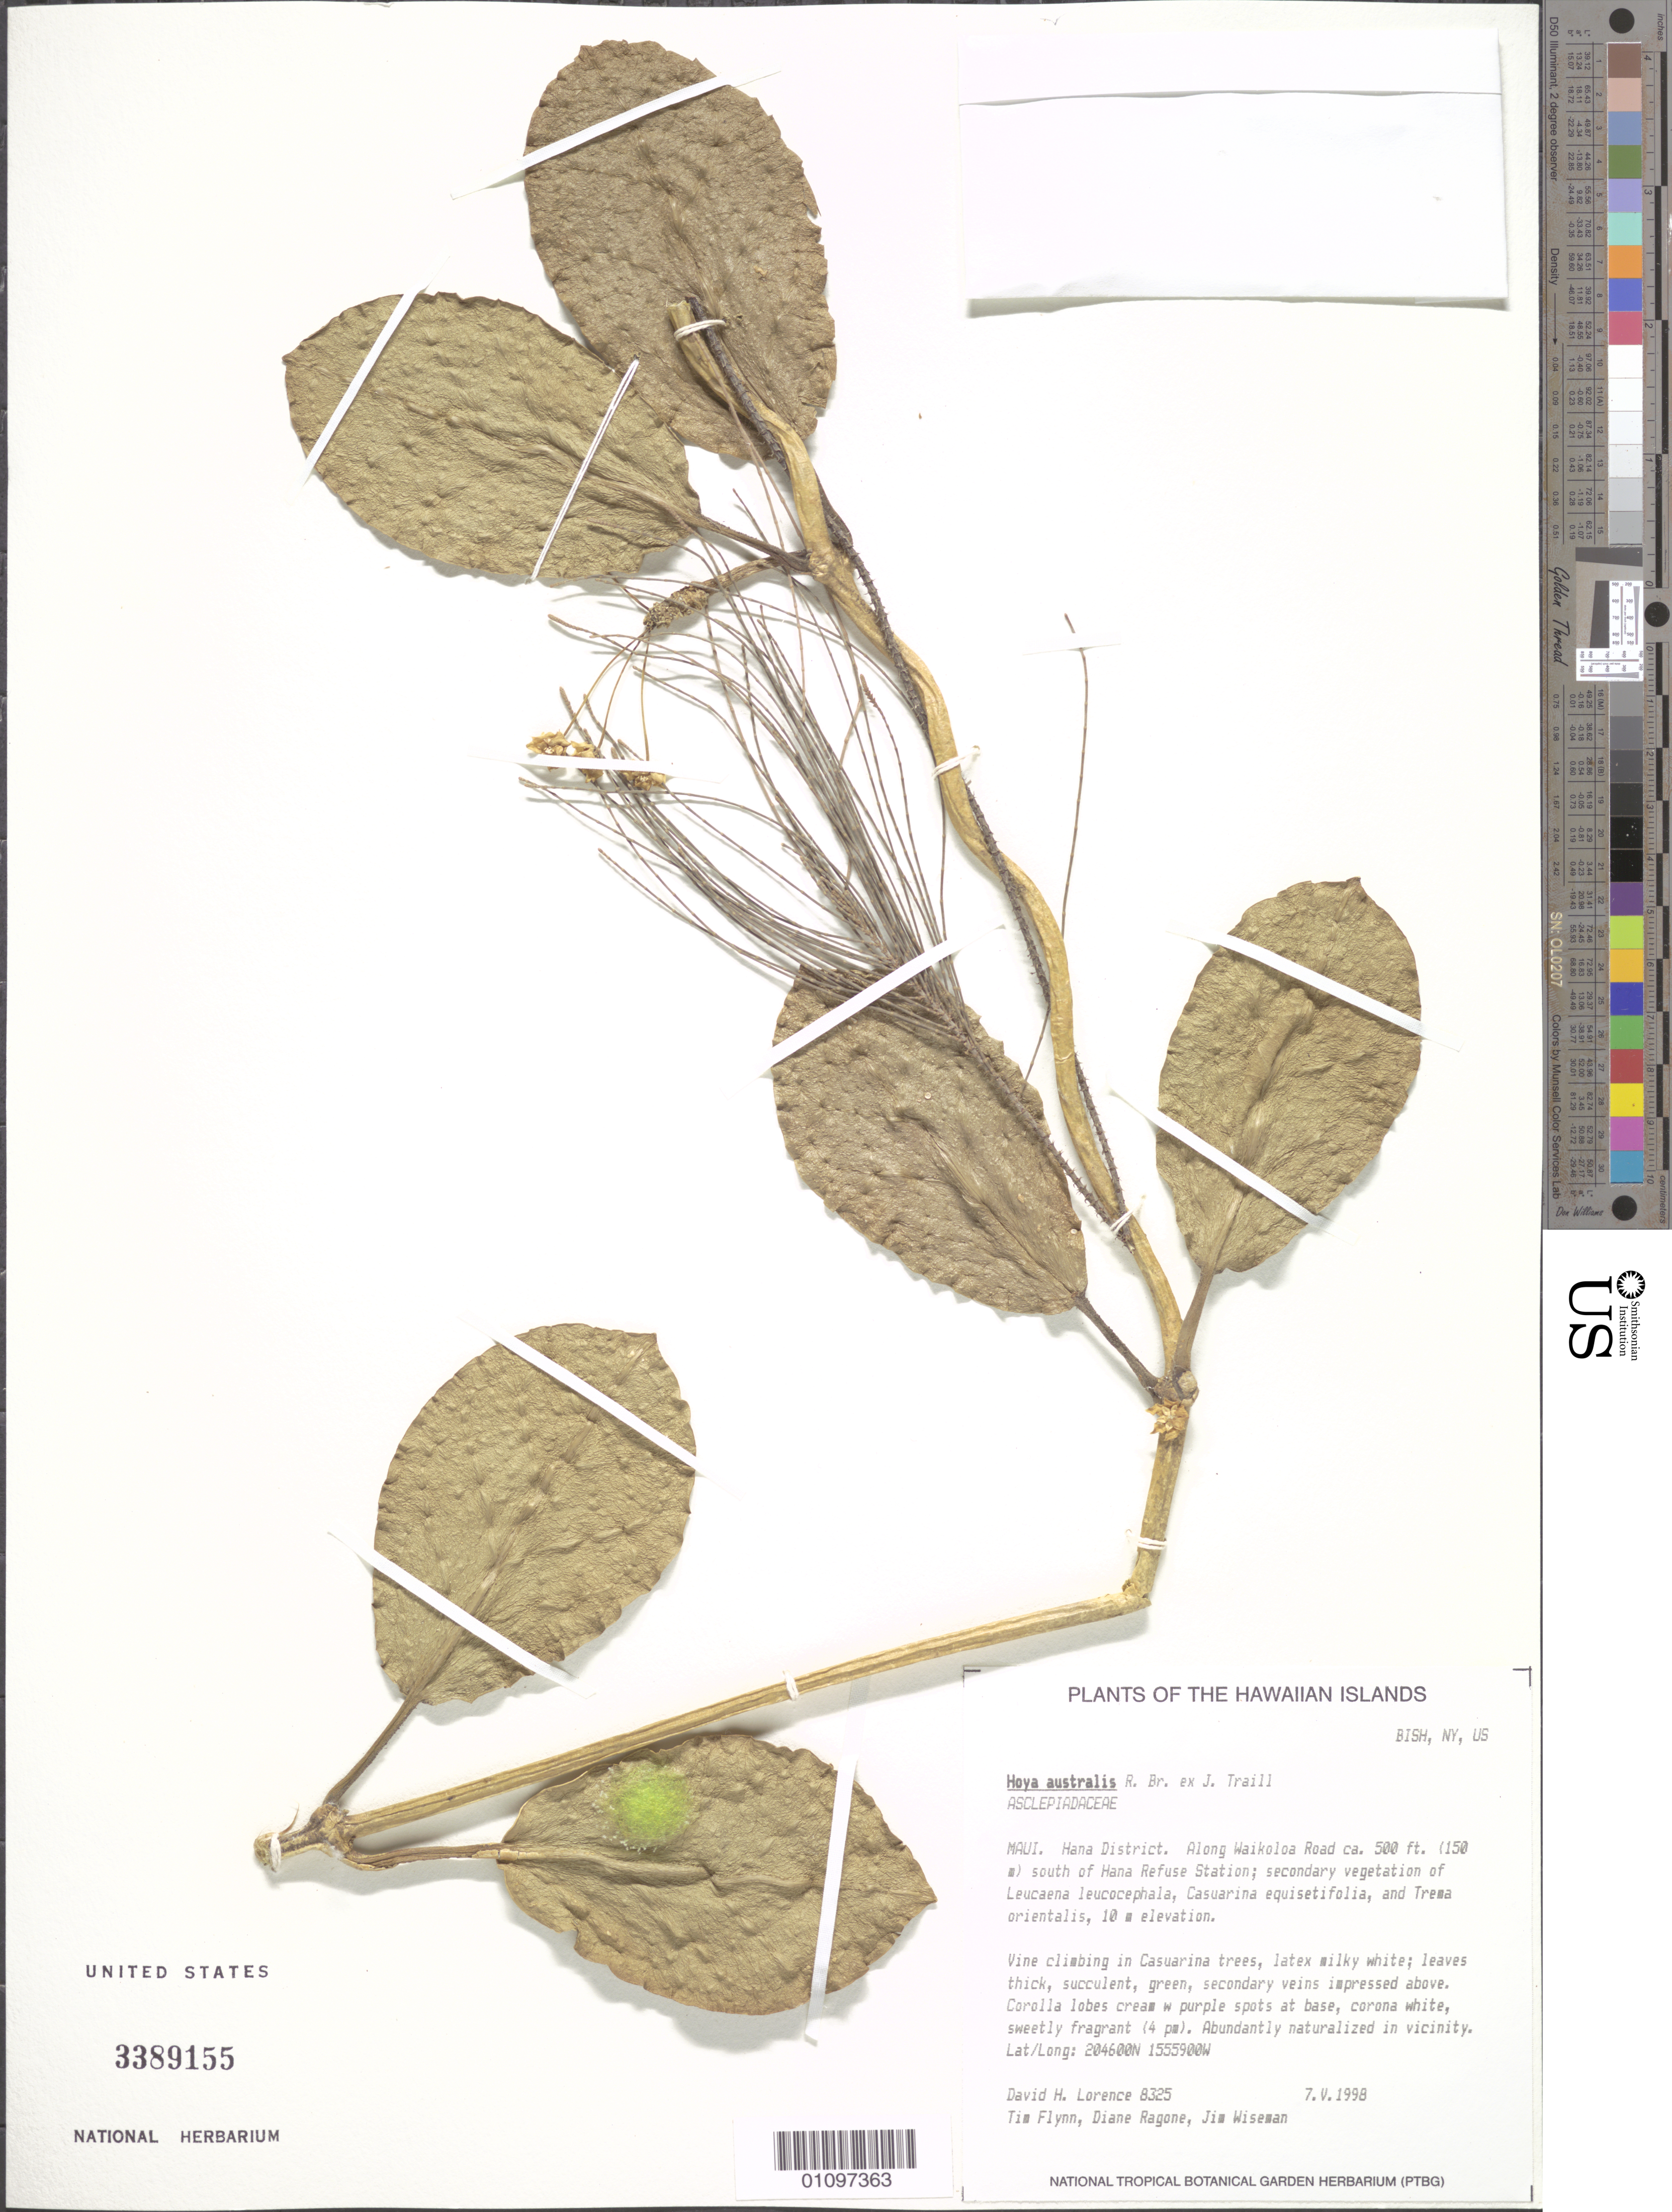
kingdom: Plantae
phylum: Tracheophyta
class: Magnoliopsida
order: Gentianales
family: Apocynaceae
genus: Hoya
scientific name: Hoya australis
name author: R. Br. ex J. Traill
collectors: D. Lorence, T. W. Flynn, D. Ragone & J. Wiseman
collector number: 8325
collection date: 1998-05-07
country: United States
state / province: Hawaii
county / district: Maui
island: Maui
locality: Hana District. Along Waikoloa Road ca. 500 ft south of Hana Refuse Station.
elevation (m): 10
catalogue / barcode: US 3389155